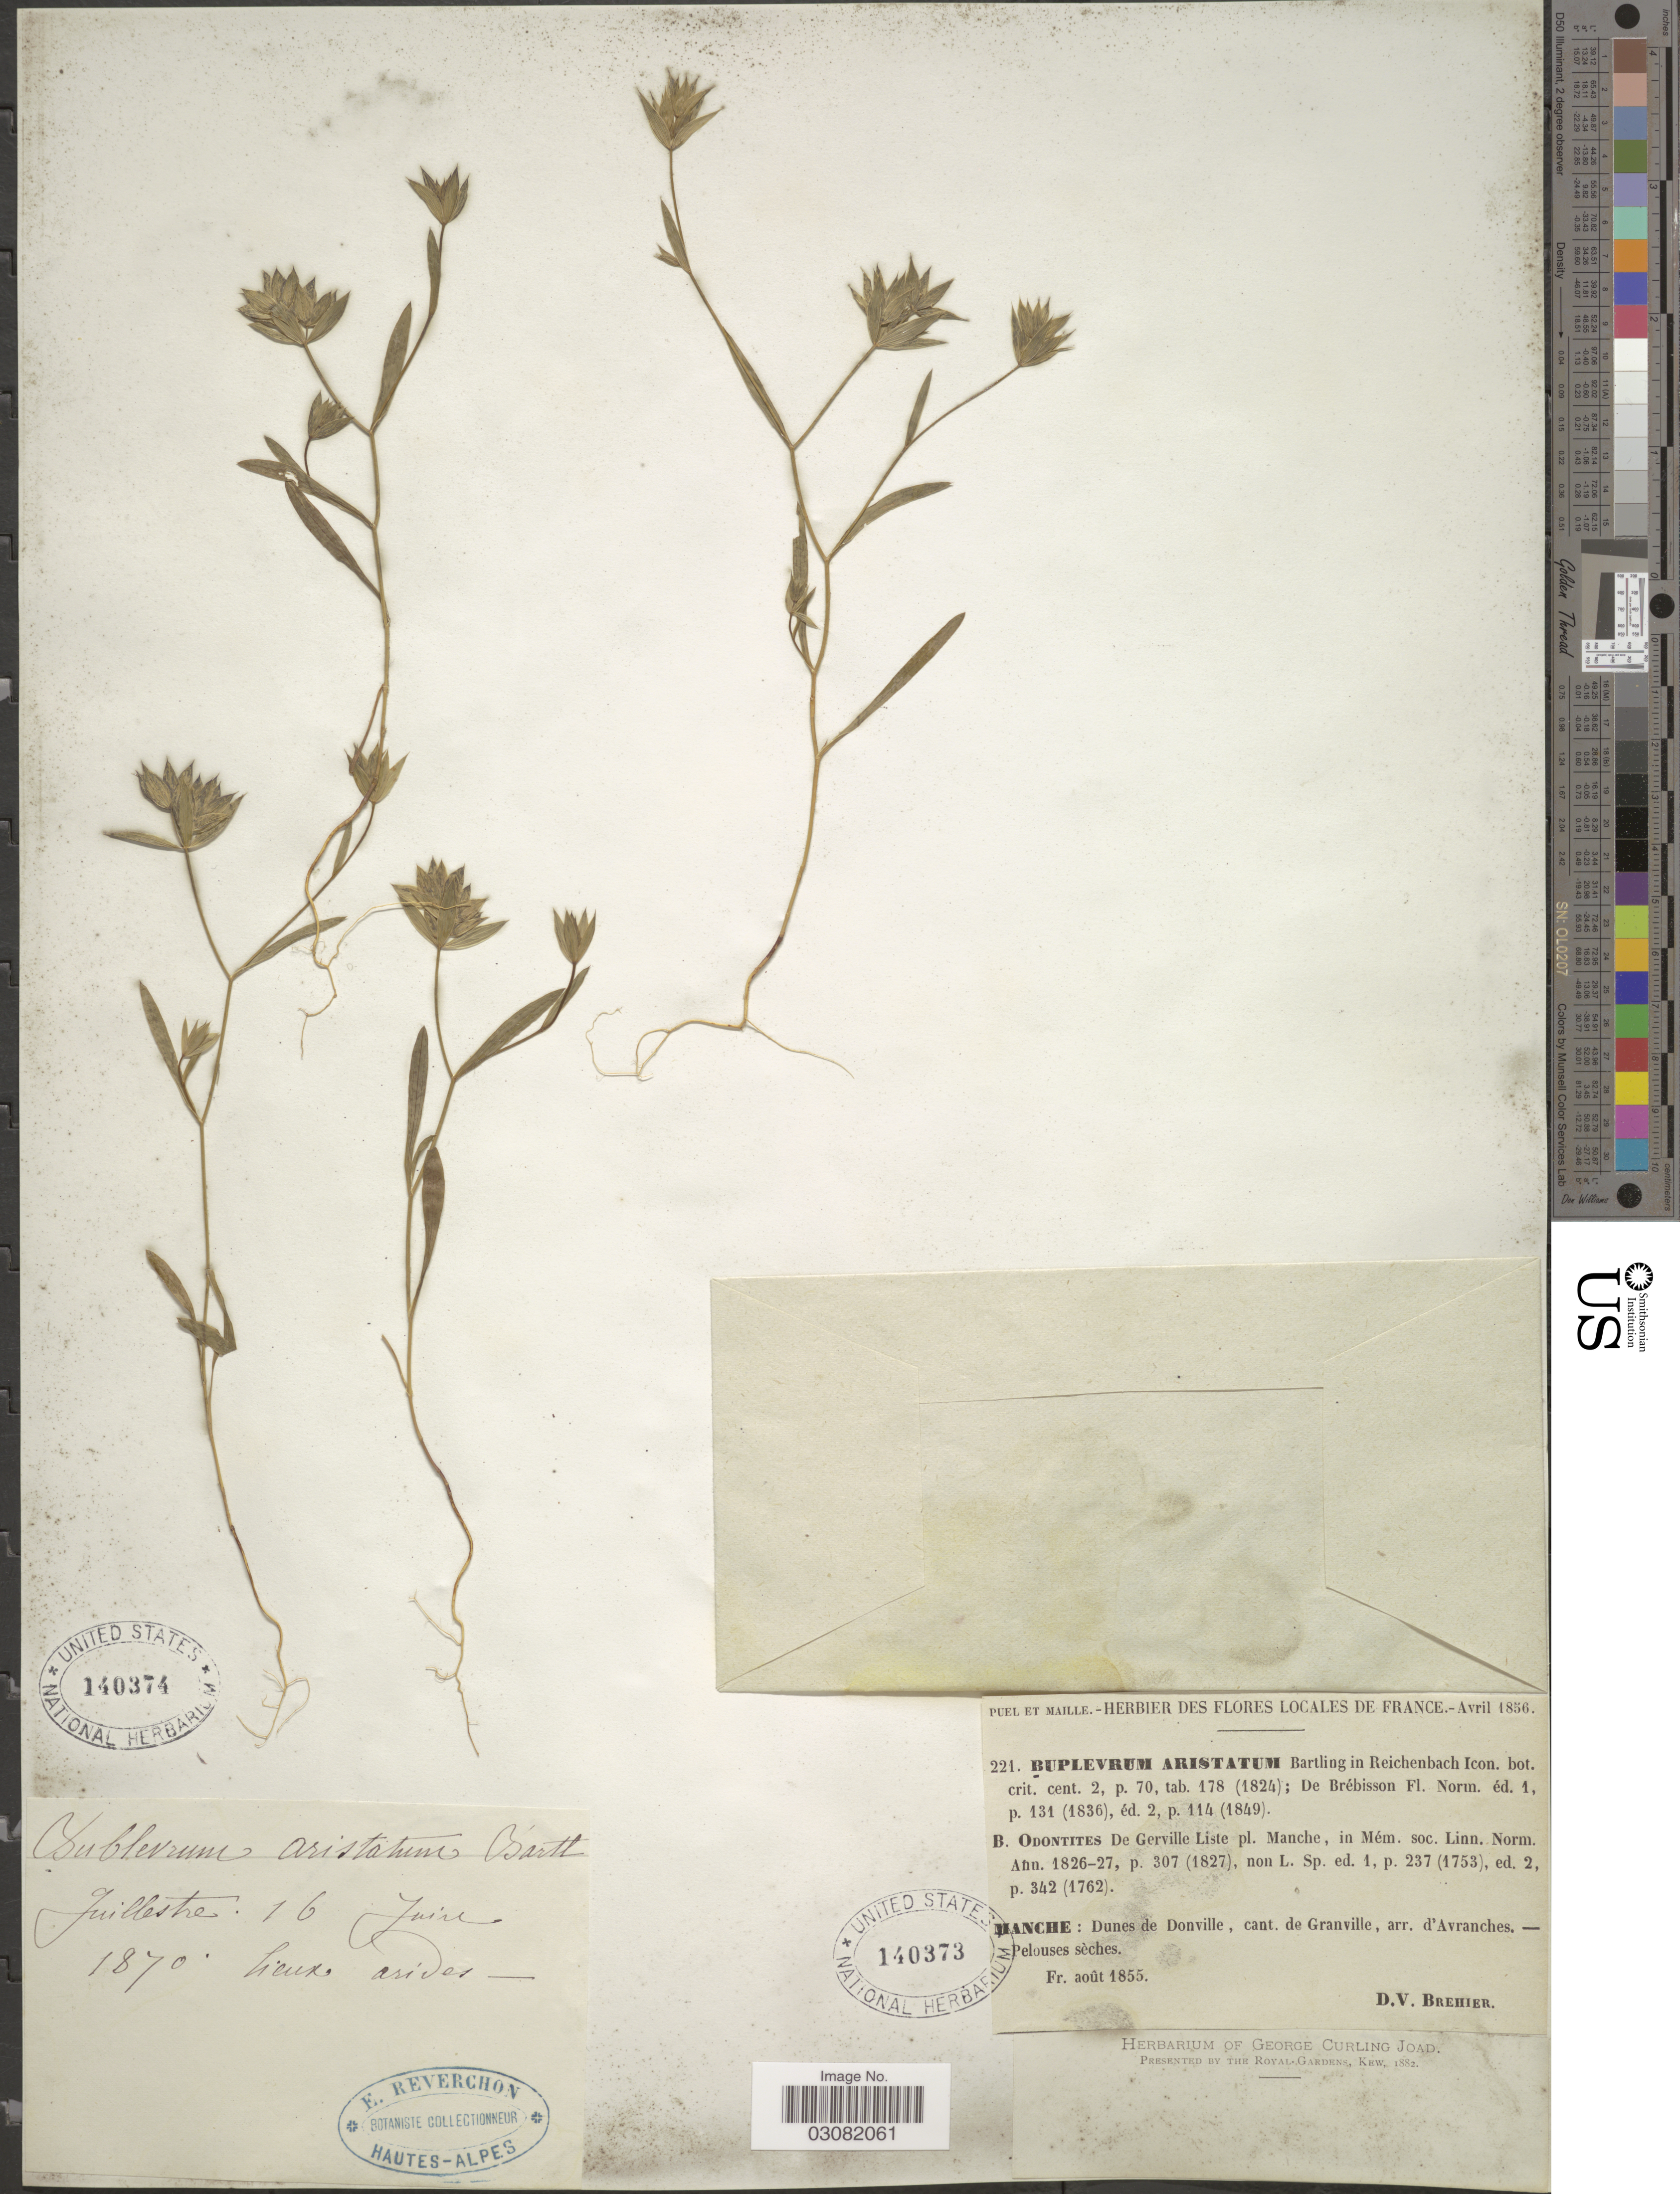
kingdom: Plantae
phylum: Tracheophyta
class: Magnoliopsida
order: Apiales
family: Apiaceae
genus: Bupleurum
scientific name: Bupleurum veronense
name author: Turra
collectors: E. Reverchon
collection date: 1870-06-16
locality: Juillestre.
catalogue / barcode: US 140374-2